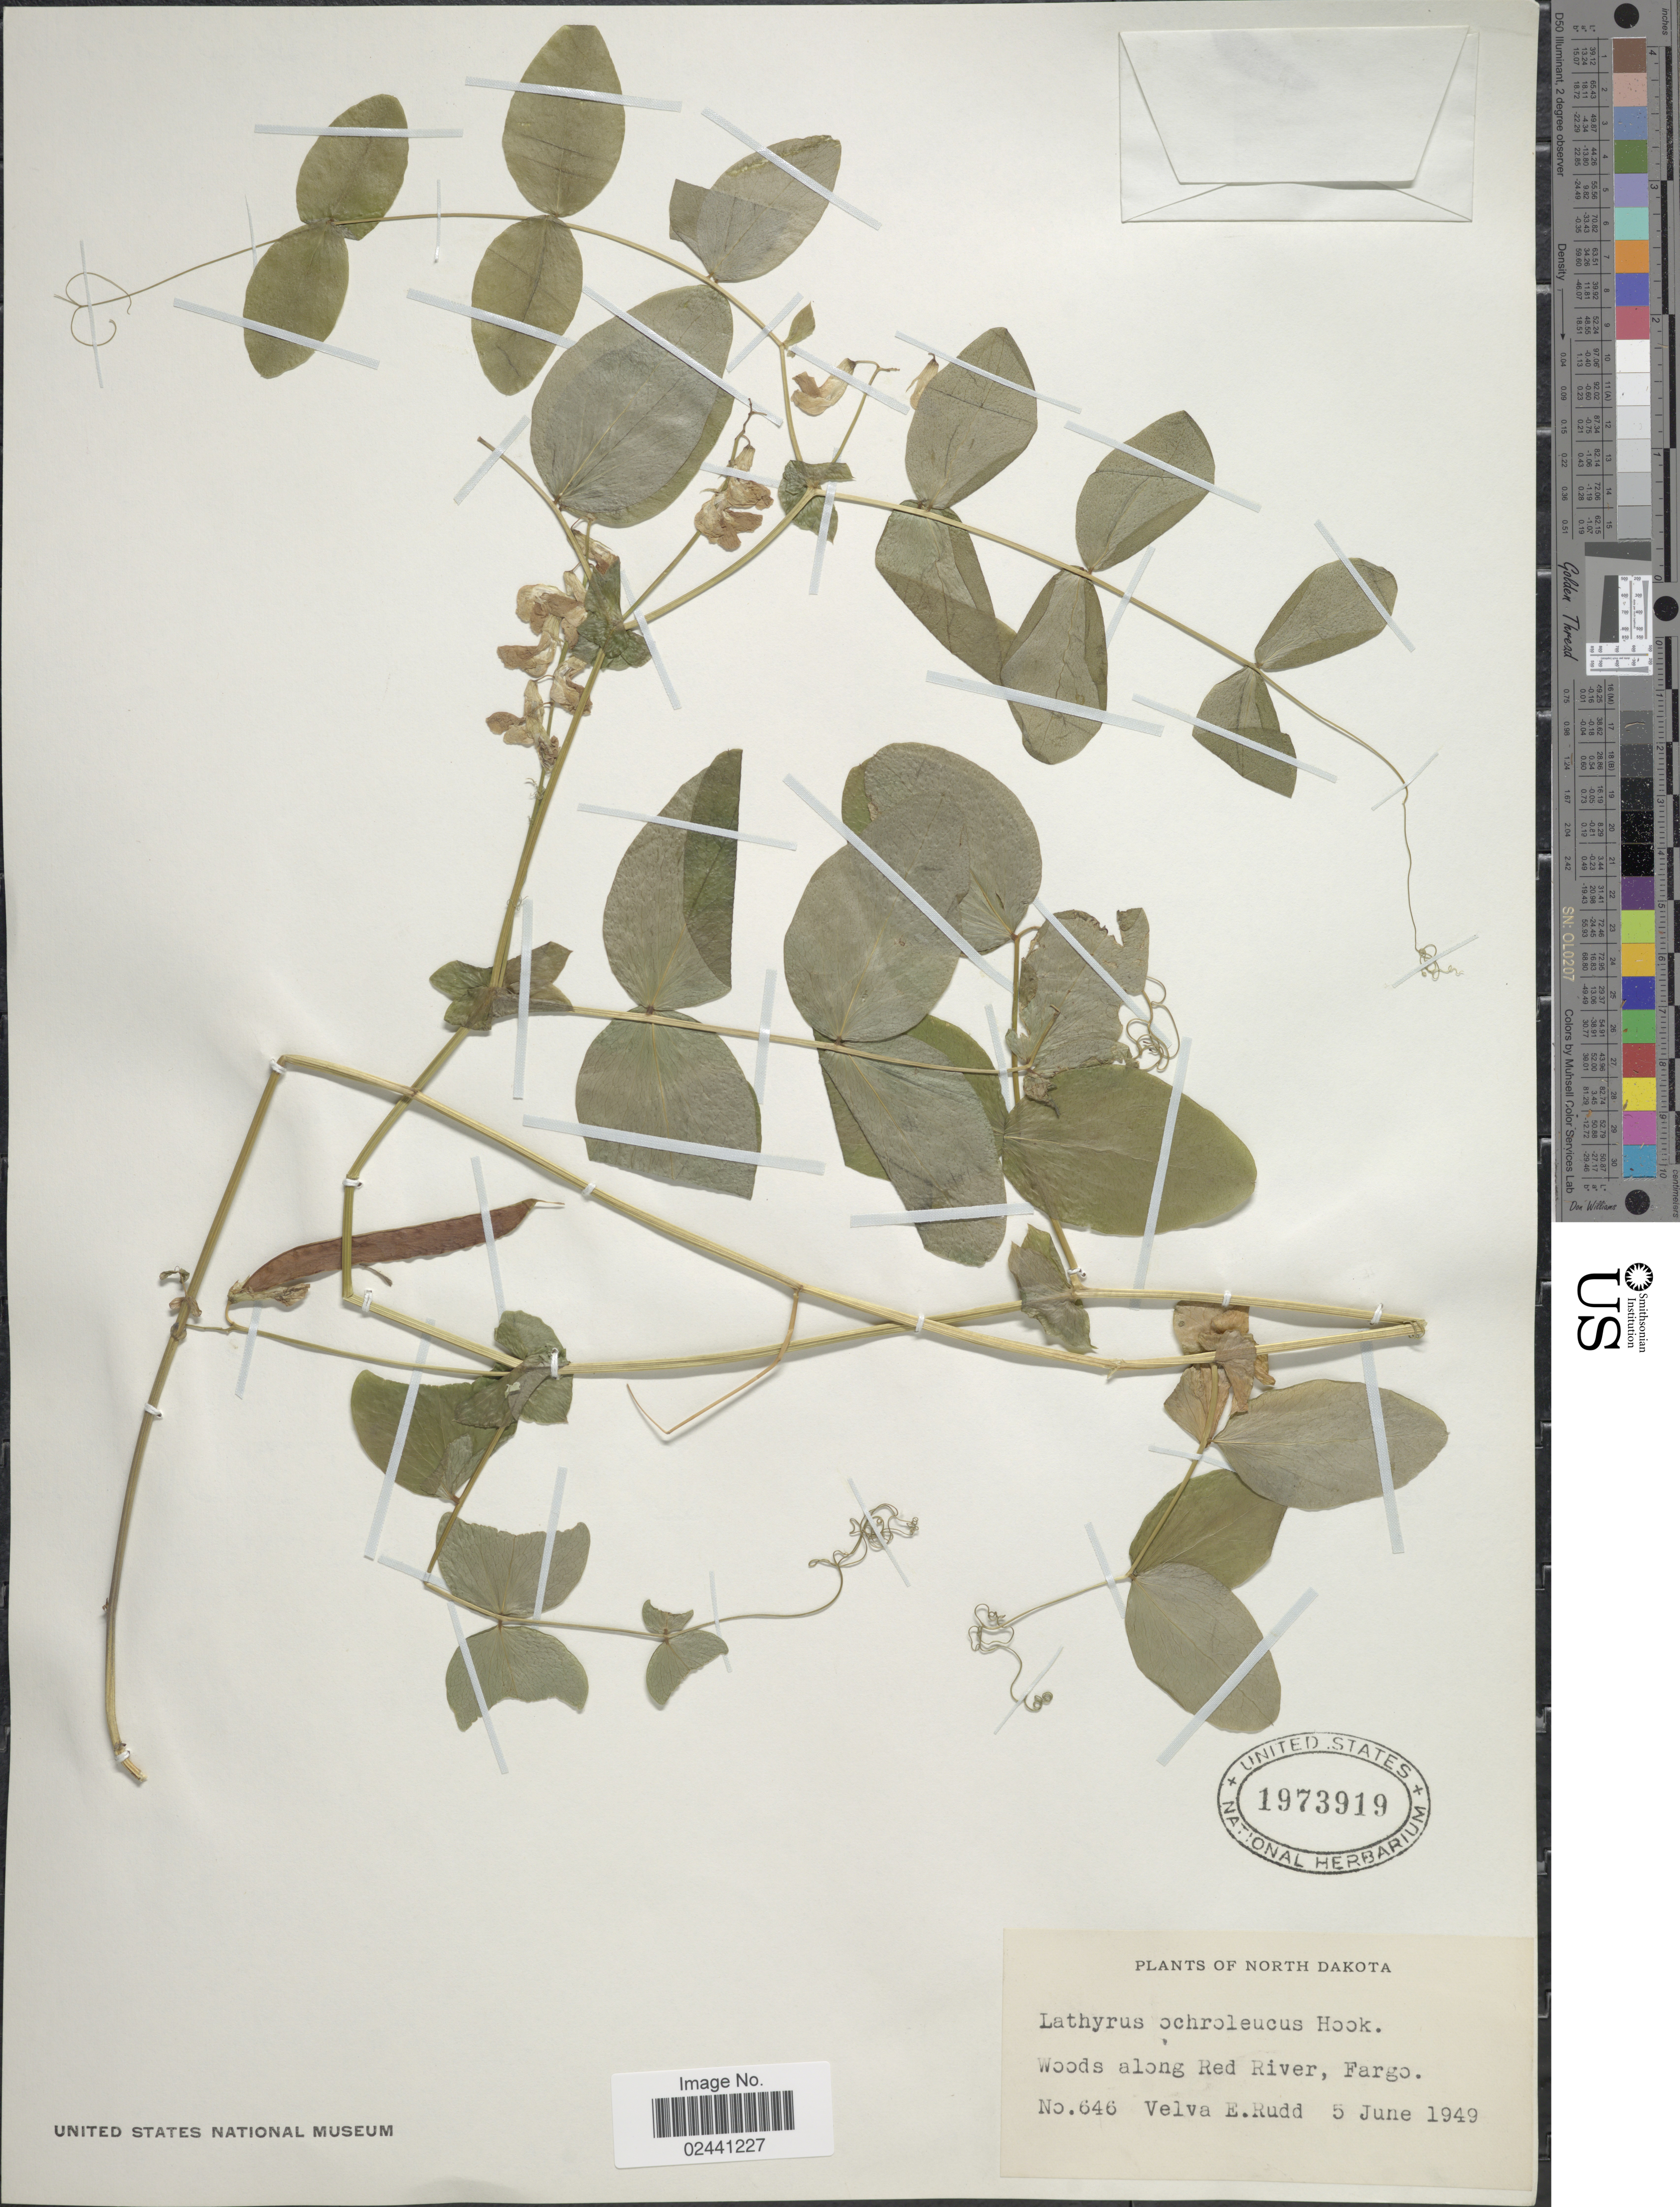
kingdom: Plantae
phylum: Tracheophyta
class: Magnoliopsida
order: Fabales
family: Fabaceae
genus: Lathyrus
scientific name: Lathyrus ochroleucus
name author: Hook.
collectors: V. E. Rudd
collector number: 646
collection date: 1949-06-05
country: United States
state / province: North Dakota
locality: Woods along Red River, Fargo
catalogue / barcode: US 1973919